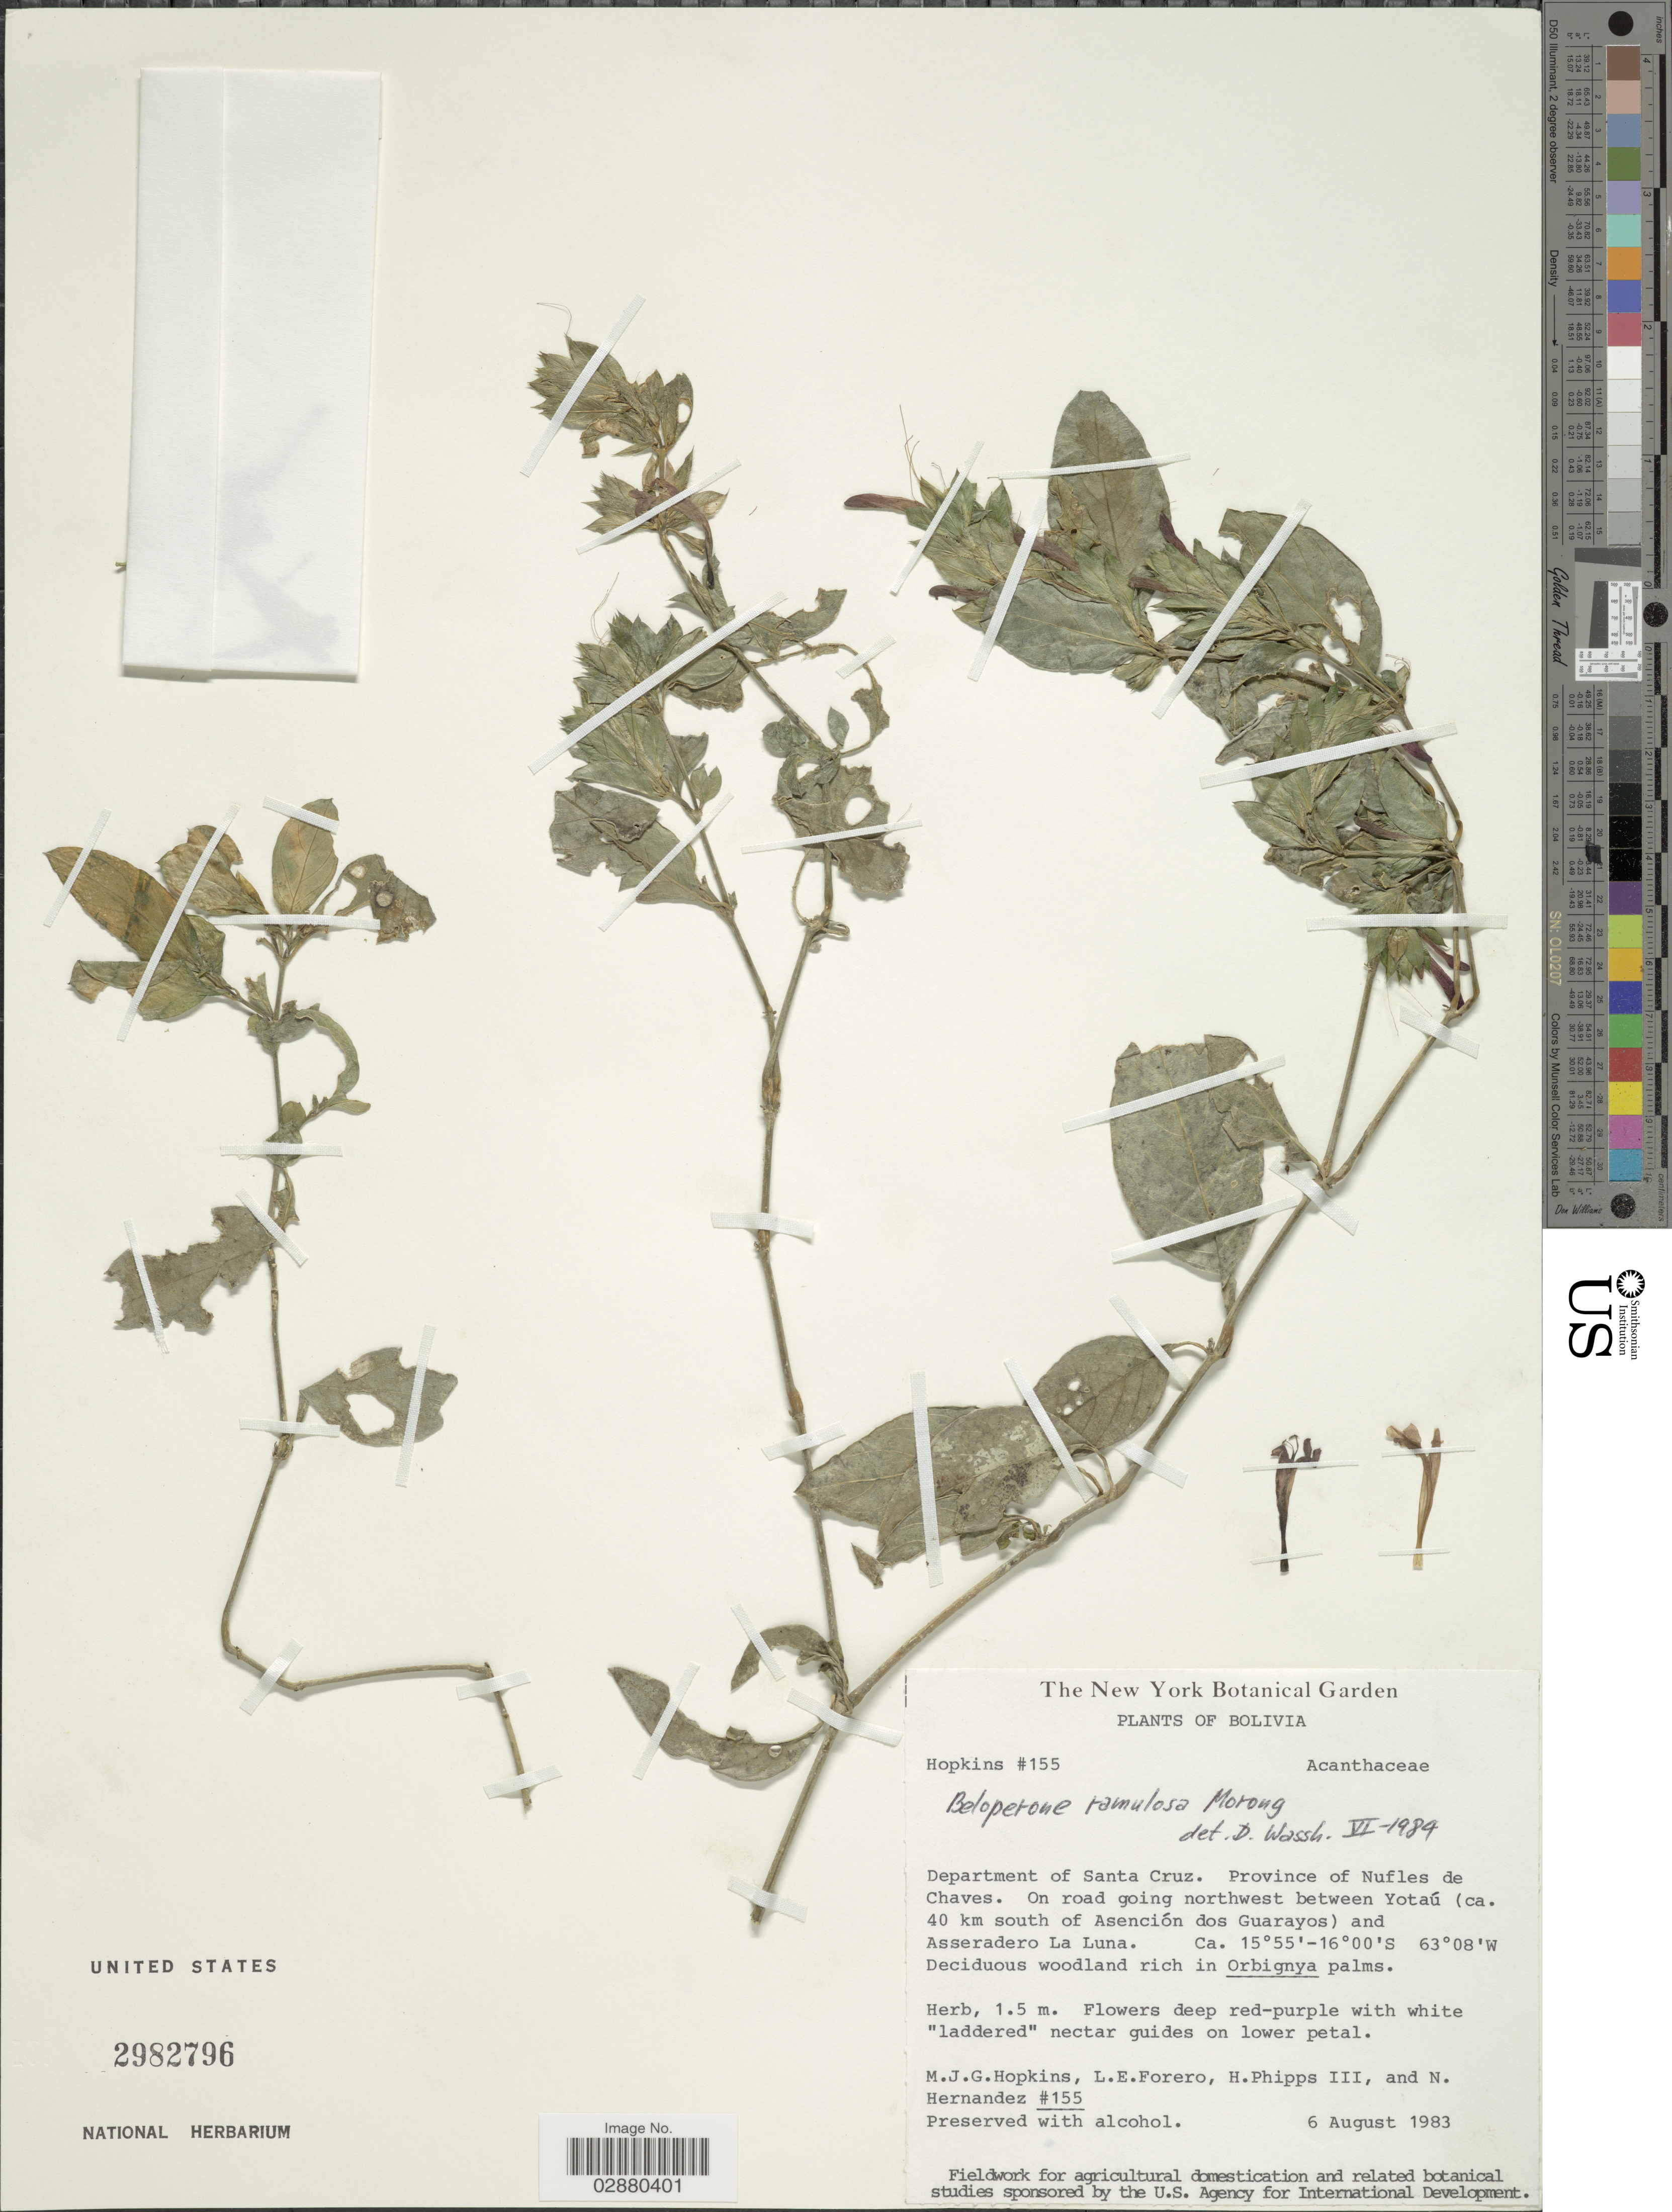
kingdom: Plantae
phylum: Tracheophyta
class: Magnoliopsida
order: Lamiales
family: Acanthaceae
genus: Justicia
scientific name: Justicia ramulosa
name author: (Morong) V.A.W. Graham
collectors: M. J. G. Hopkins, L. Forero, H. Phipps & N. Hernandez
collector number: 155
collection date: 1983-08-06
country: Bolivia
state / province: Santa Cruz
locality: Department of Santa Cruz. Province of Nufles de Chaves. On road going northwest between Yotaú (ca. 40 km south of Asención dos Guarayos) and Asseradero La Luna.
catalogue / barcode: US 2982796